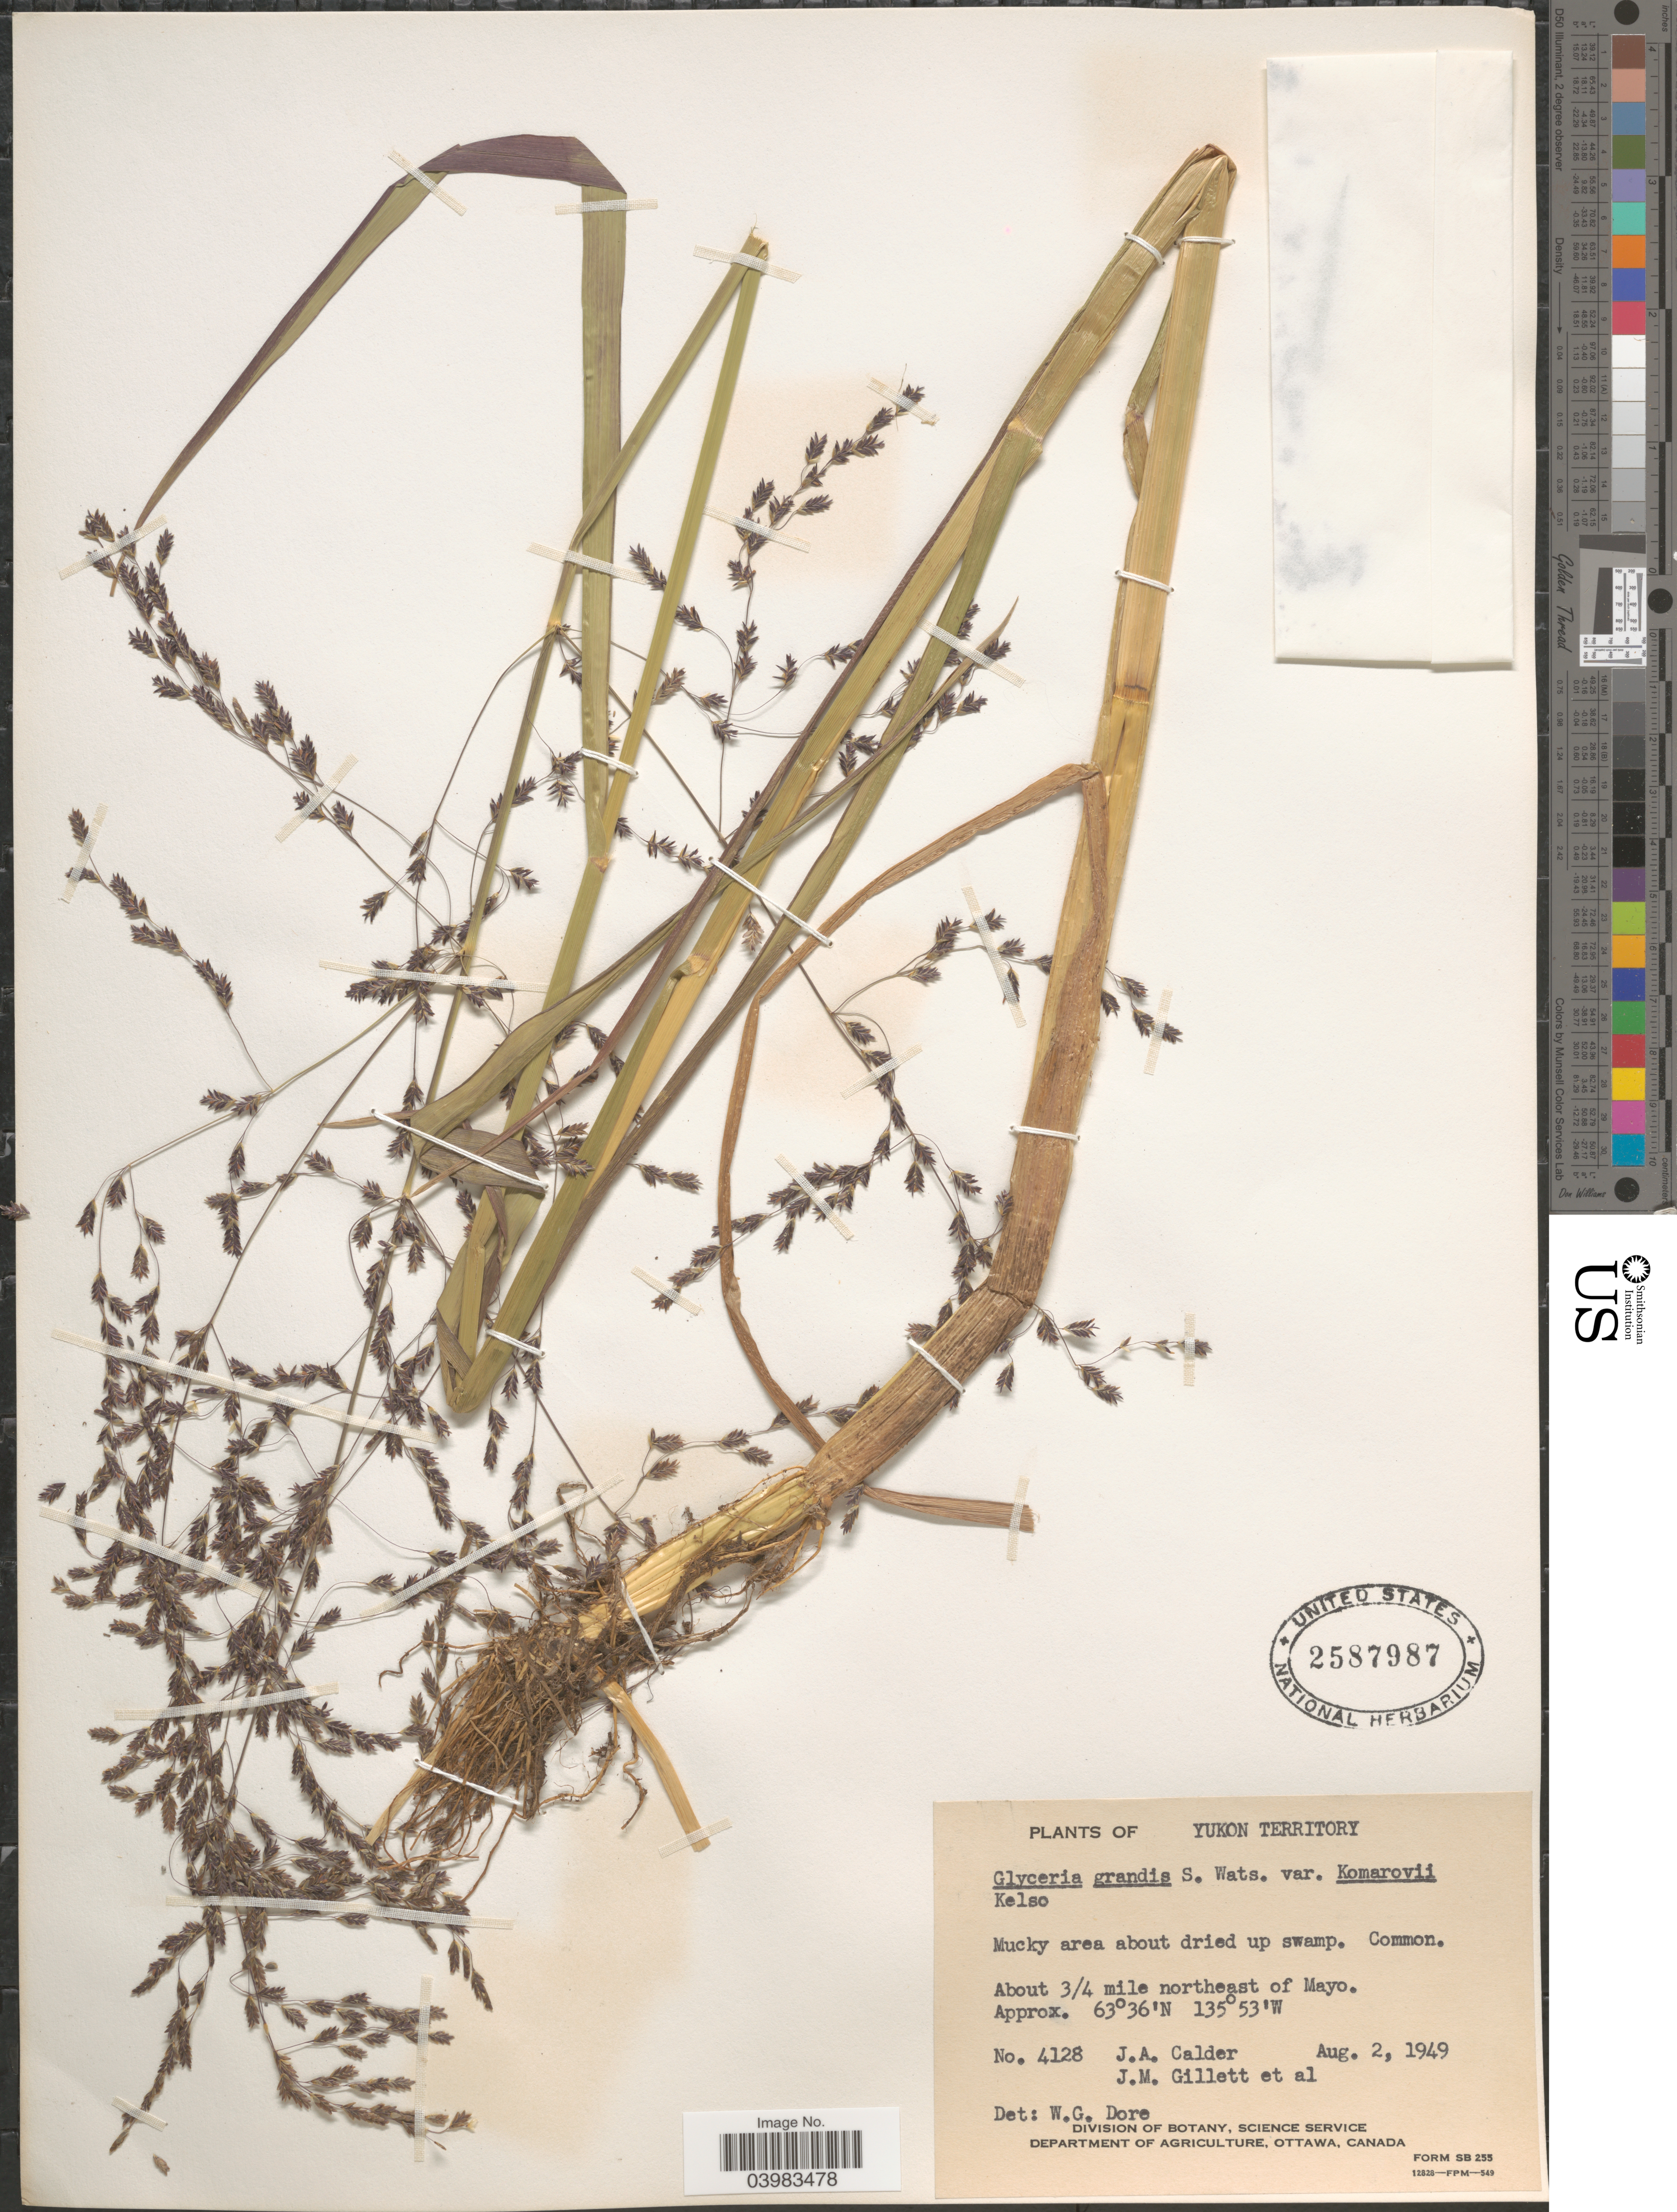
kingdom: Plantae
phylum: Tracheophyta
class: Liliopsida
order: Poales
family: Poaceae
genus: Glyceria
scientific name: Glyceria grandis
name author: S. Watson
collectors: J. A. Calder, J. M. Gillett & et al.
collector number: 4128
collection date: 1949-08-02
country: Canada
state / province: Yukon Territory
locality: Mucky area about dried up swamp. About ¾ mile northeast of Mayo.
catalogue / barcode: US 2587987